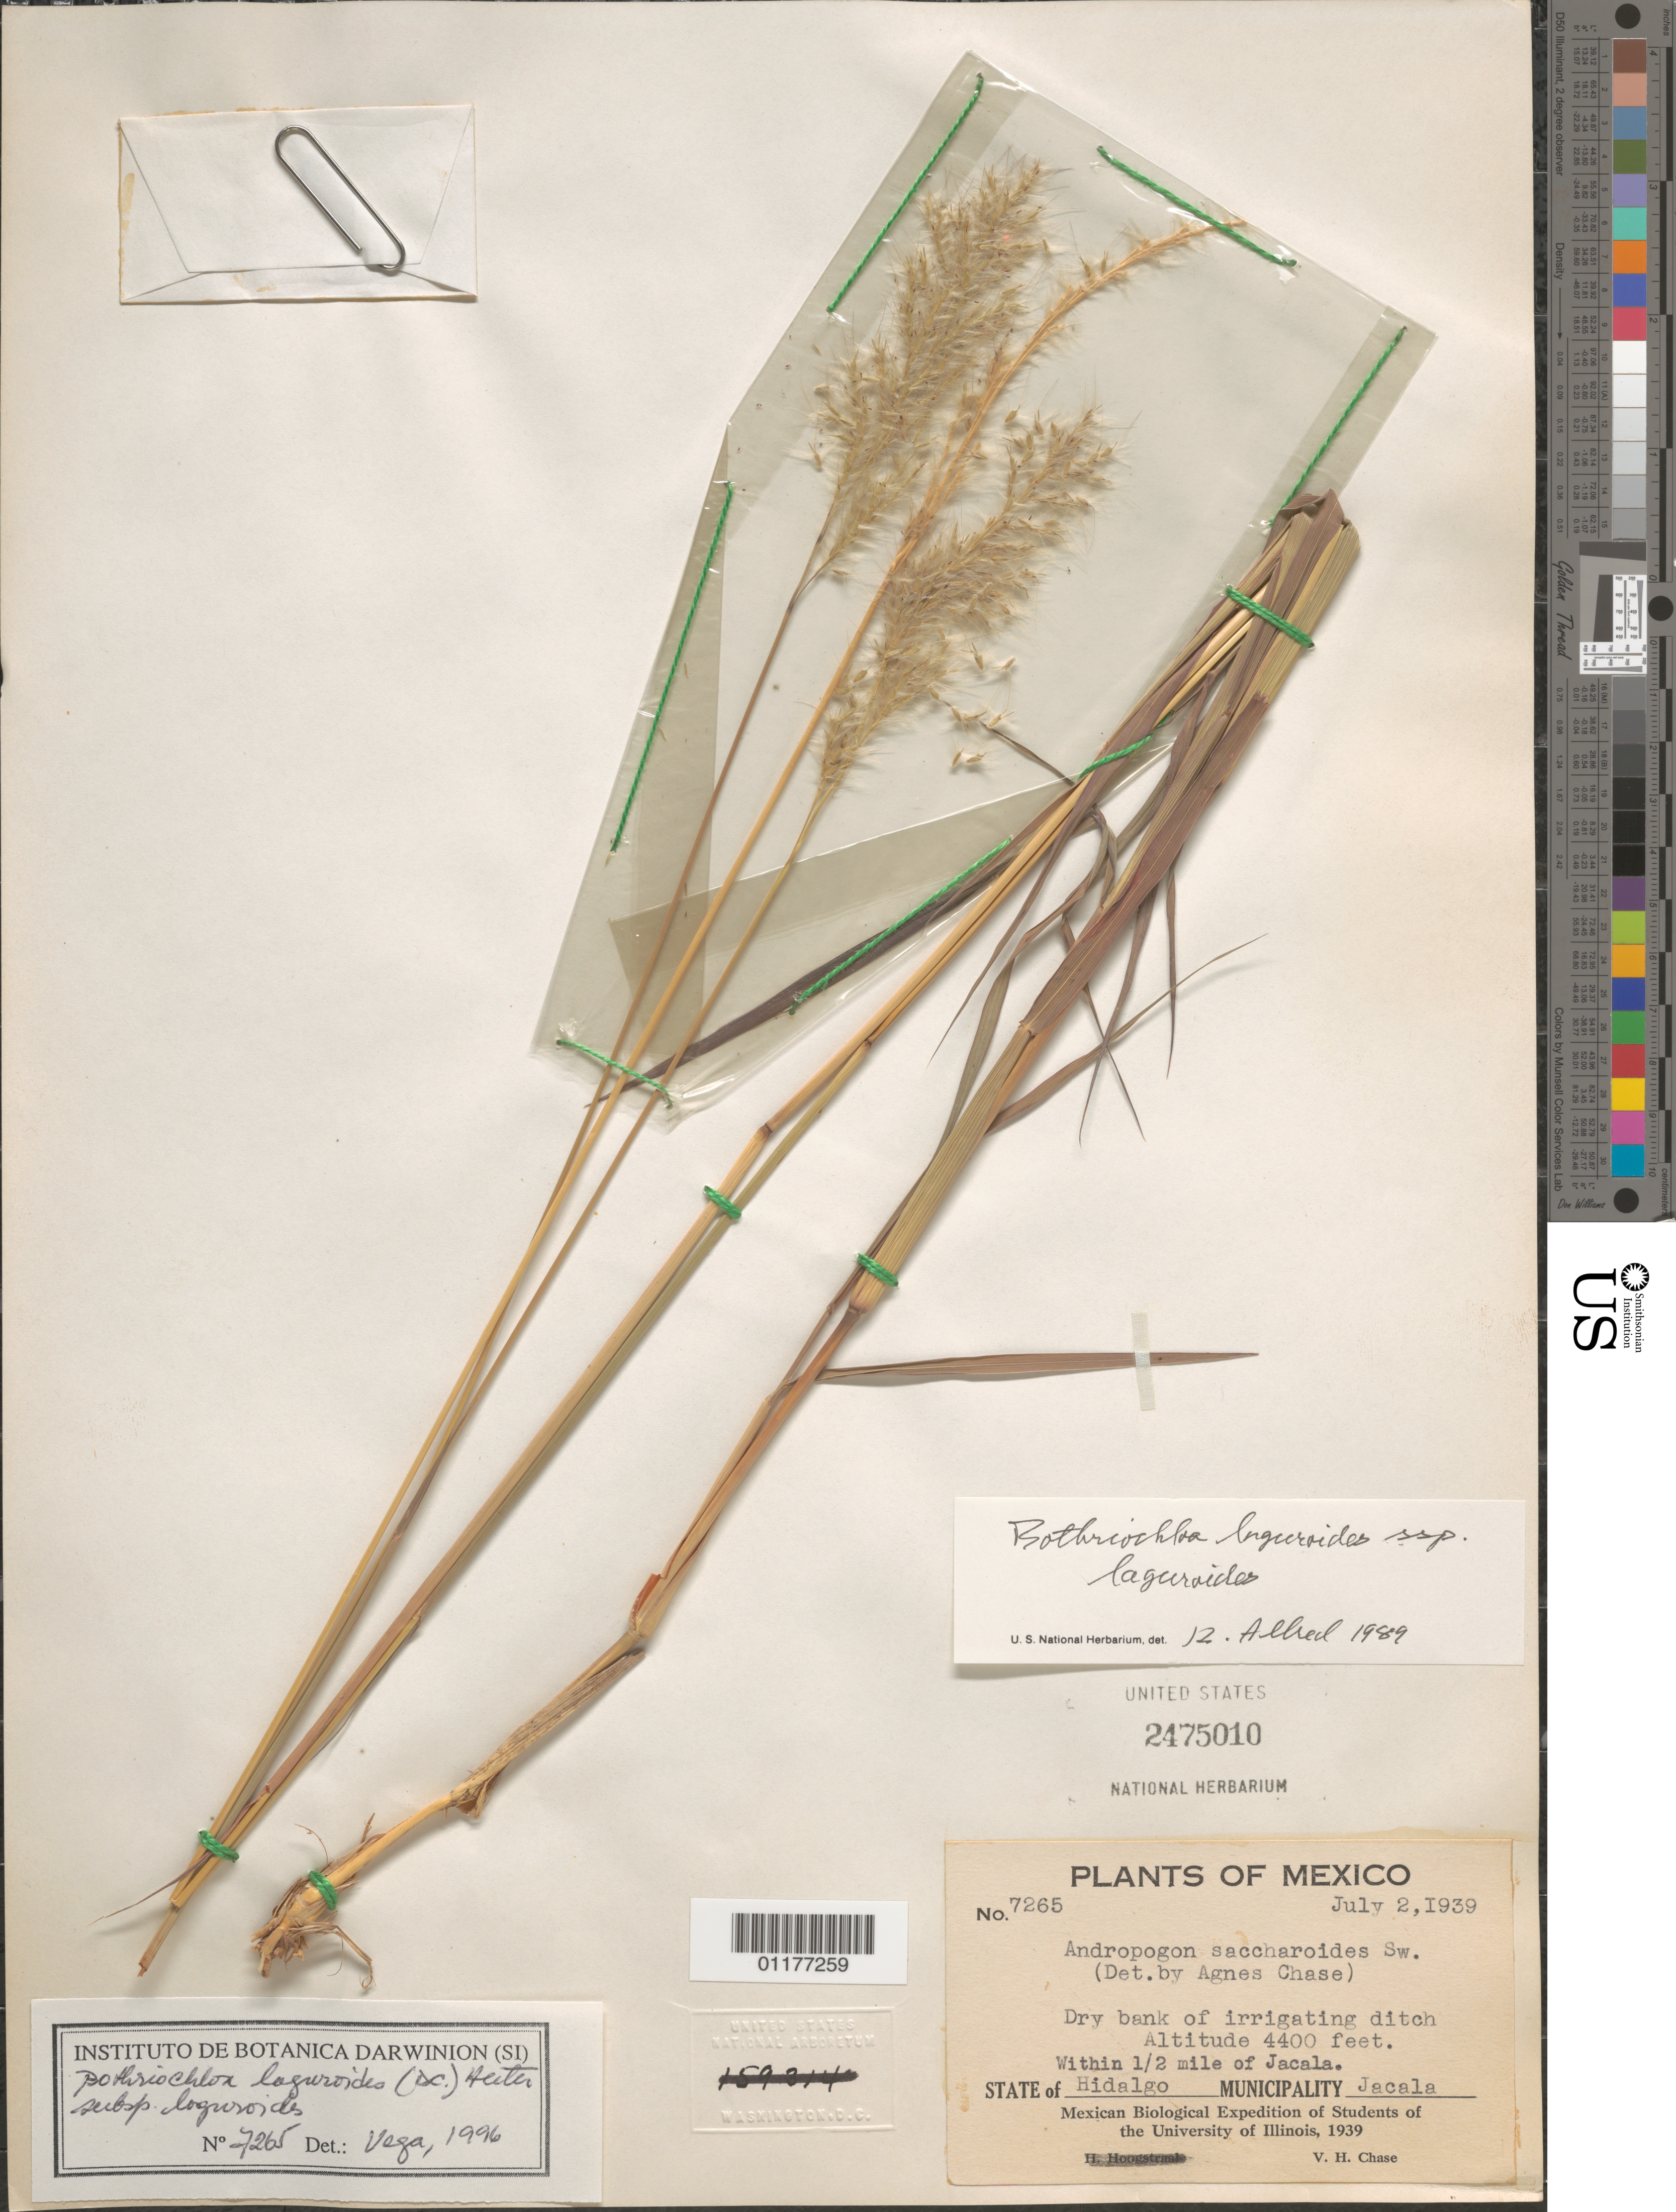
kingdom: Plantae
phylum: Tracheophyta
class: Liliopsida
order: Poales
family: Poaceae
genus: Bothriochloa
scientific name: Bothriochloa laguroides subsp. laguroides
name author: (DC.) Herter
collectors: V. H. Chase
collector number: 7265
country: Mexico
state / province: Hidalgo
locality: Jacala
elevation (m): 1341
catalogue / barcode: US 2475010